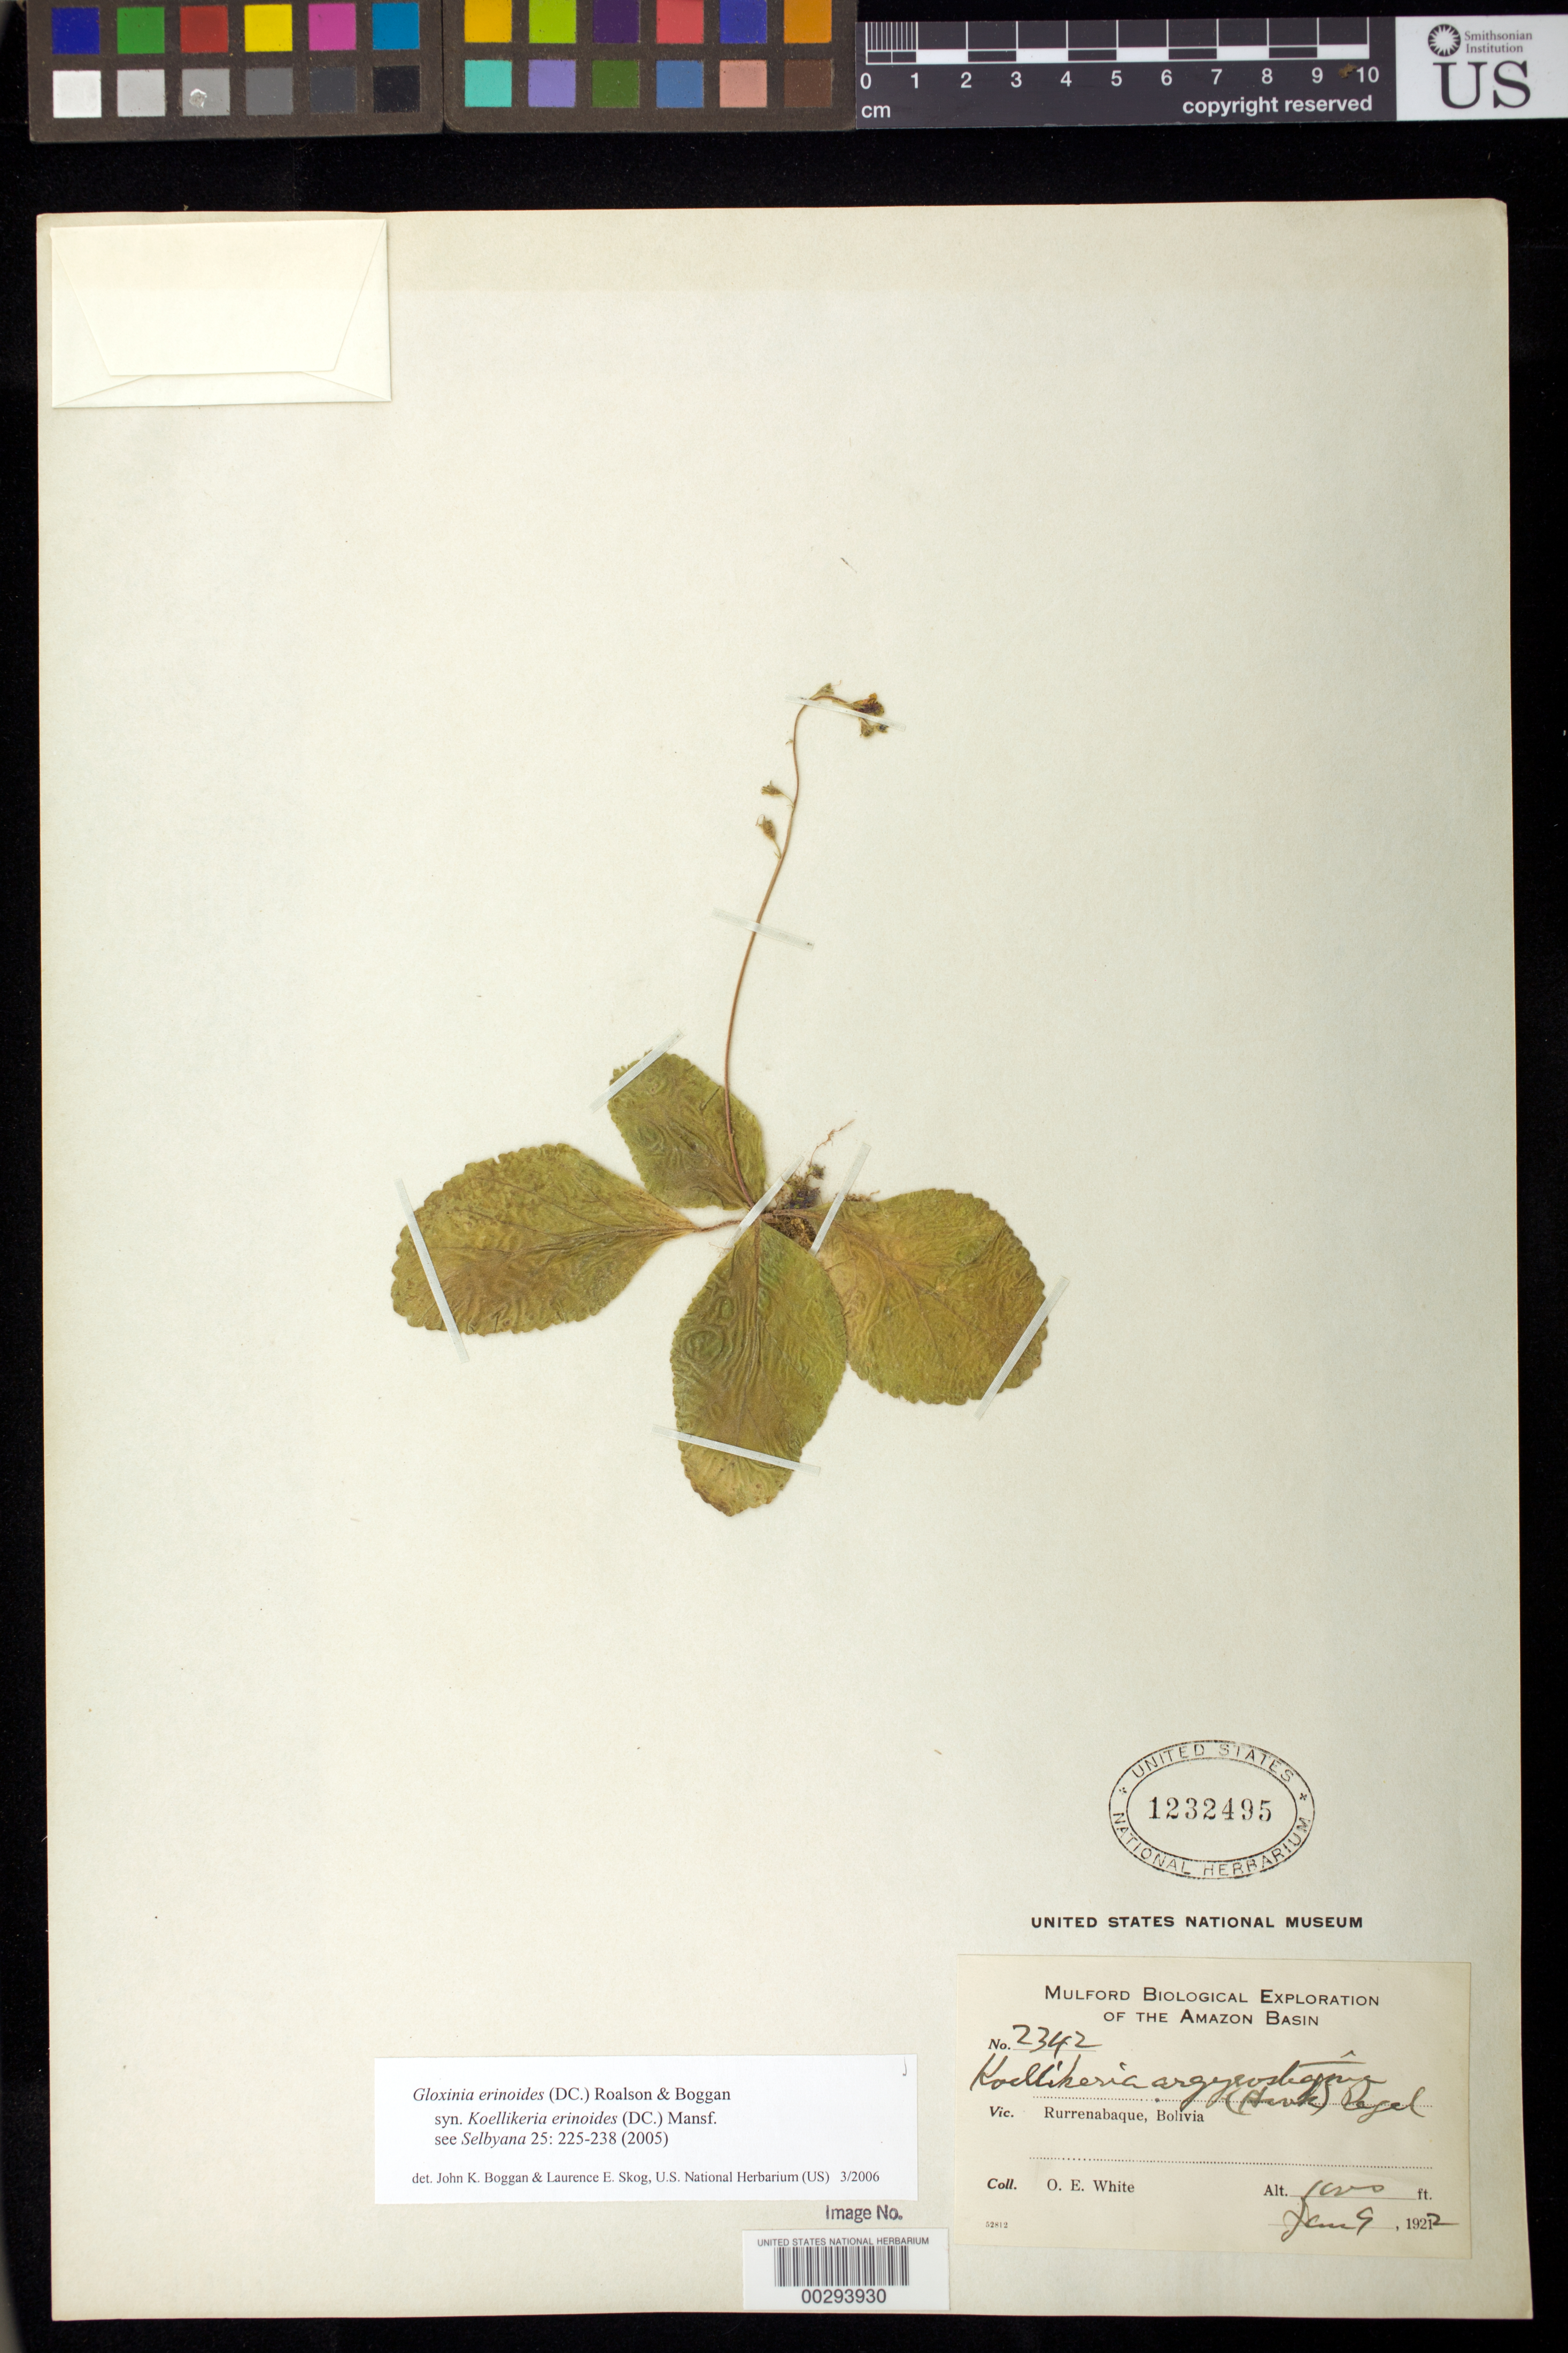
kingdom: Plantae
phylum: Tracheophyta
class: Magnoliopsida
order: Lamiales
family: Gesneriaceae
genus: Gloxinia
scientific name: Gloxinia erinoides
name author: (DC.) Roalson & Boggan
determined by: Boggan, J. K.; Skog, L. E.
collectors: O. E. White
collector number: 2342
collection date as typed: Jan. 9, 1922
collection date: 1922-01-09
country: Bolivia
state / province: Beni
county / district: José Ballivián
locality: Rurrenabaque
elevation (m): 305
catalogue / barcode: US 1232495